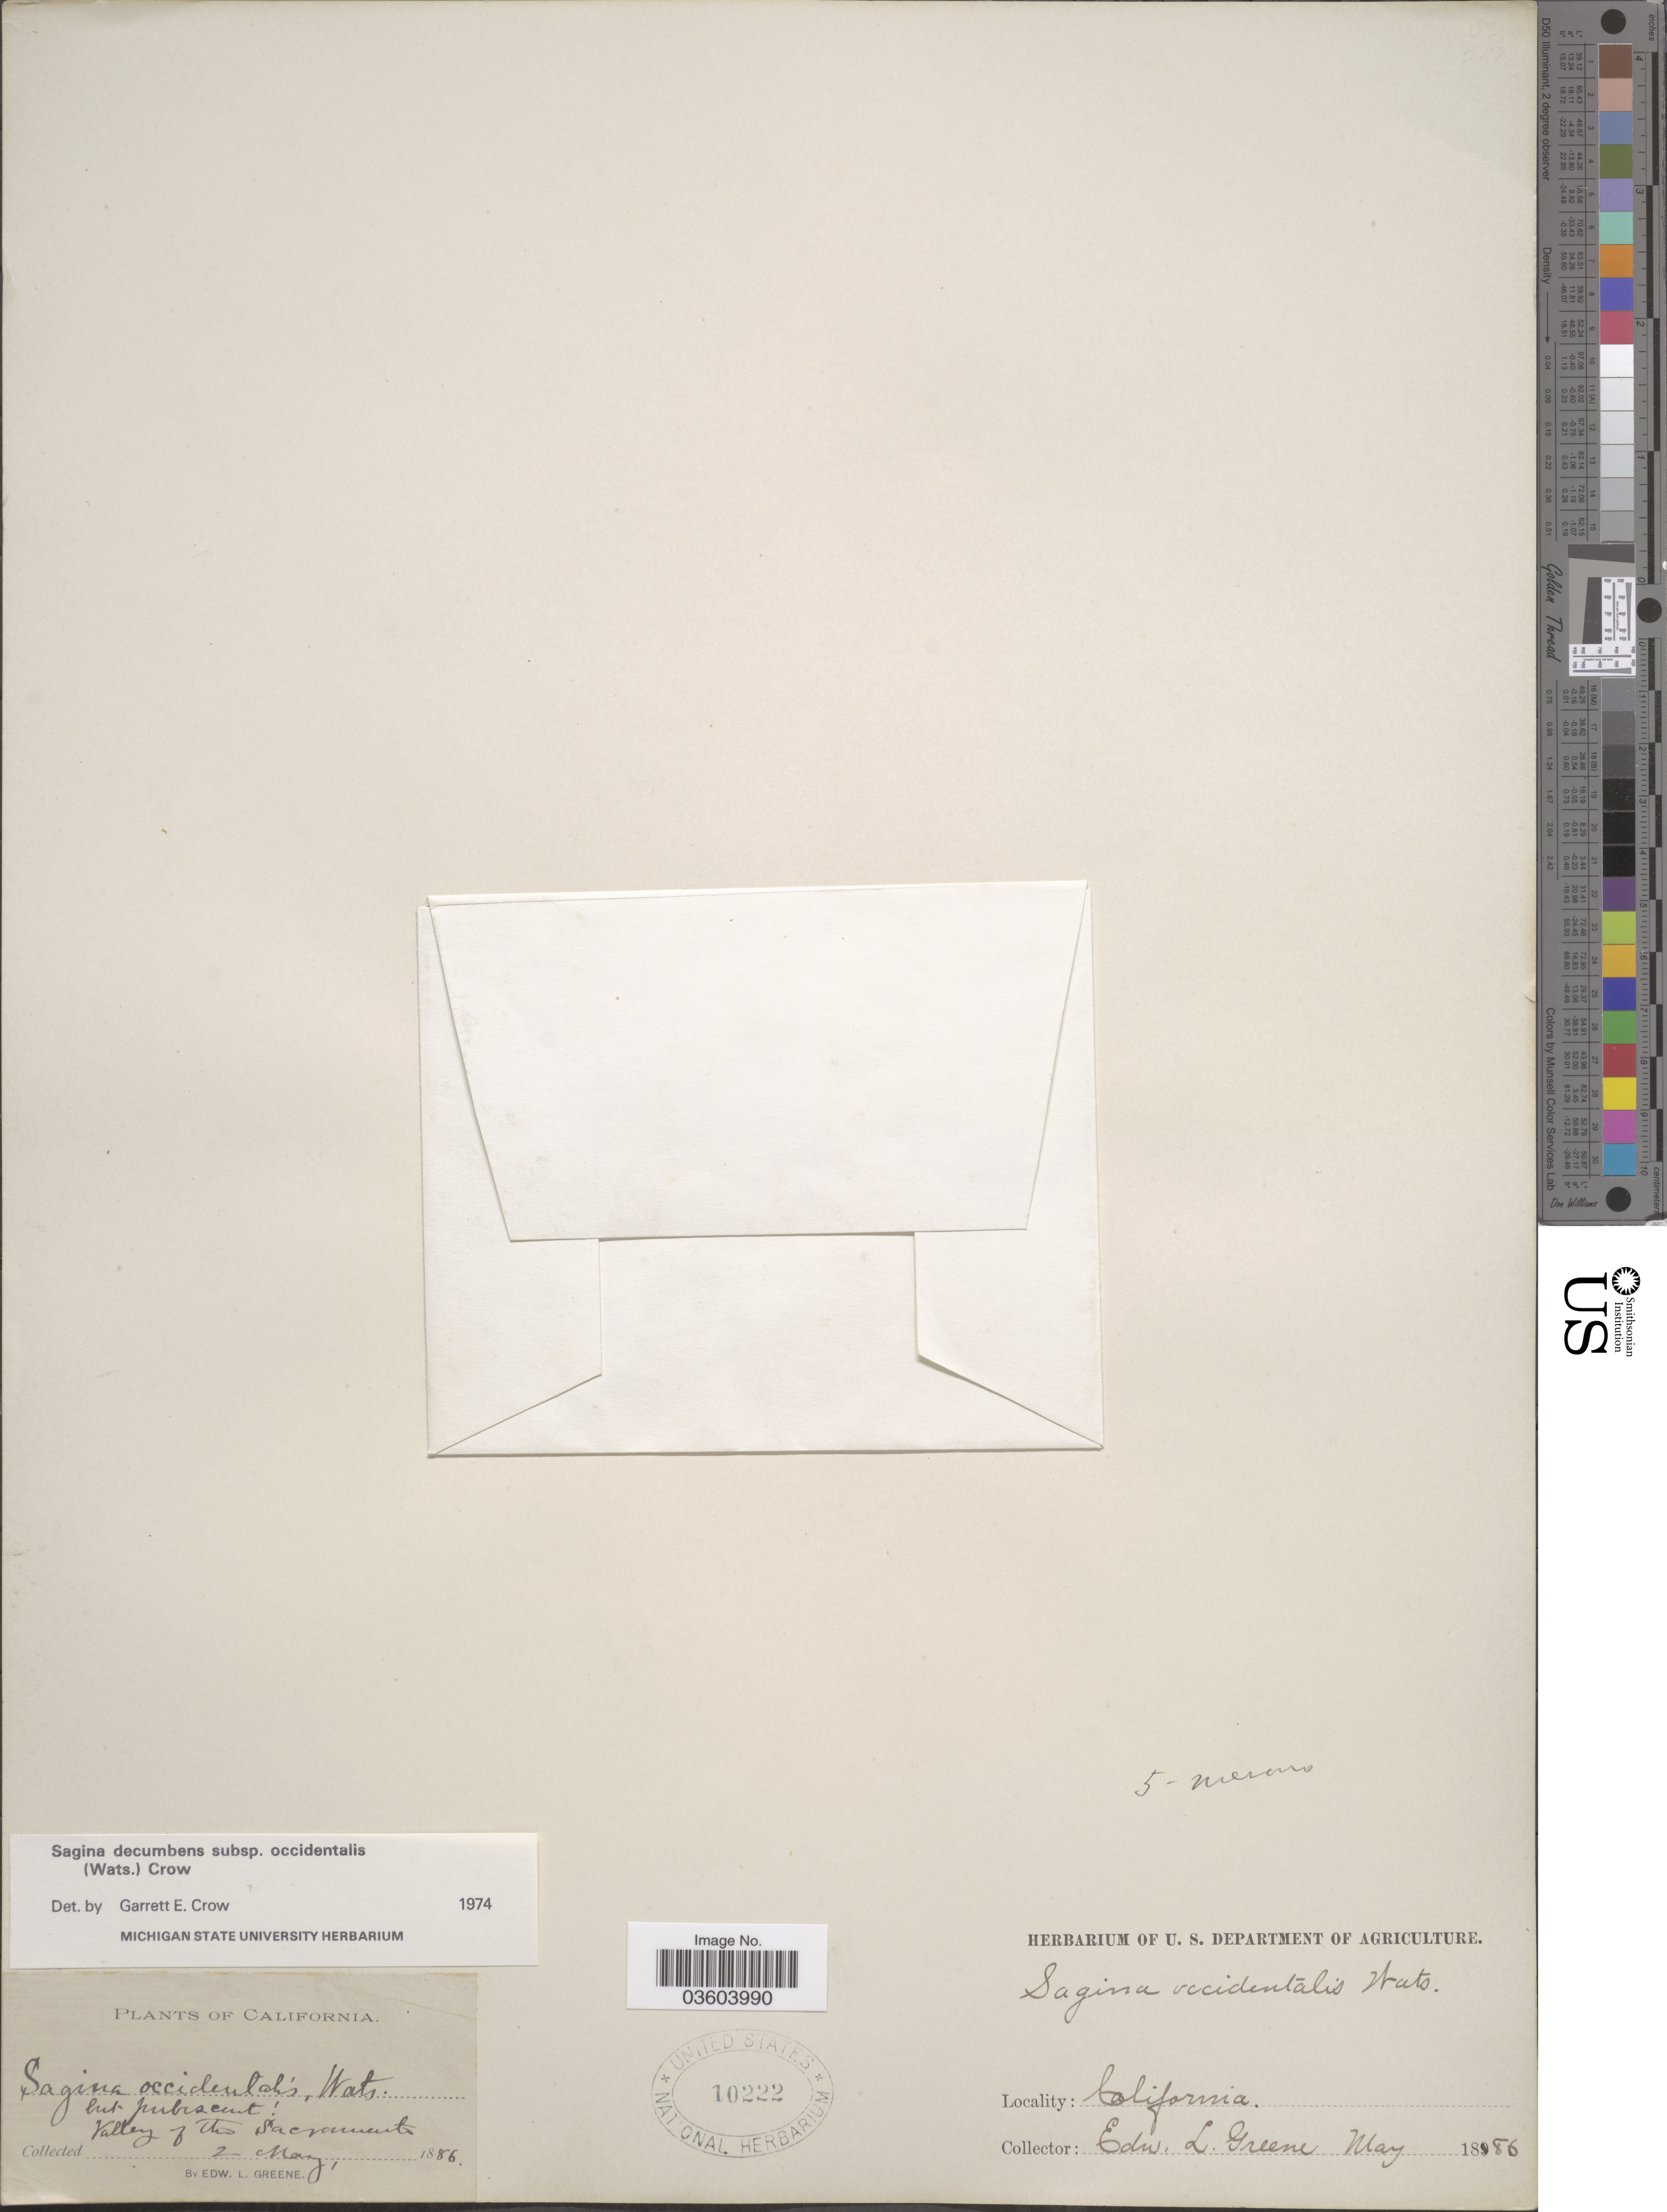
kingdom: Plantae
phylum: Tracheophyta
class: Magnoliopsida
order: Caryophyllales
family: Caryophyllaceae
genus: Sagina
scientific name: Sagina decumbens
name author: (Elliott) Torr. & A. Gray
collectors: E. L. Greene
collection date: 1886-05-02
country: United States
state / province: California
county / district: Sacramento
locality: Valley of the Sacramento.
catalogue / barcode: US 10222